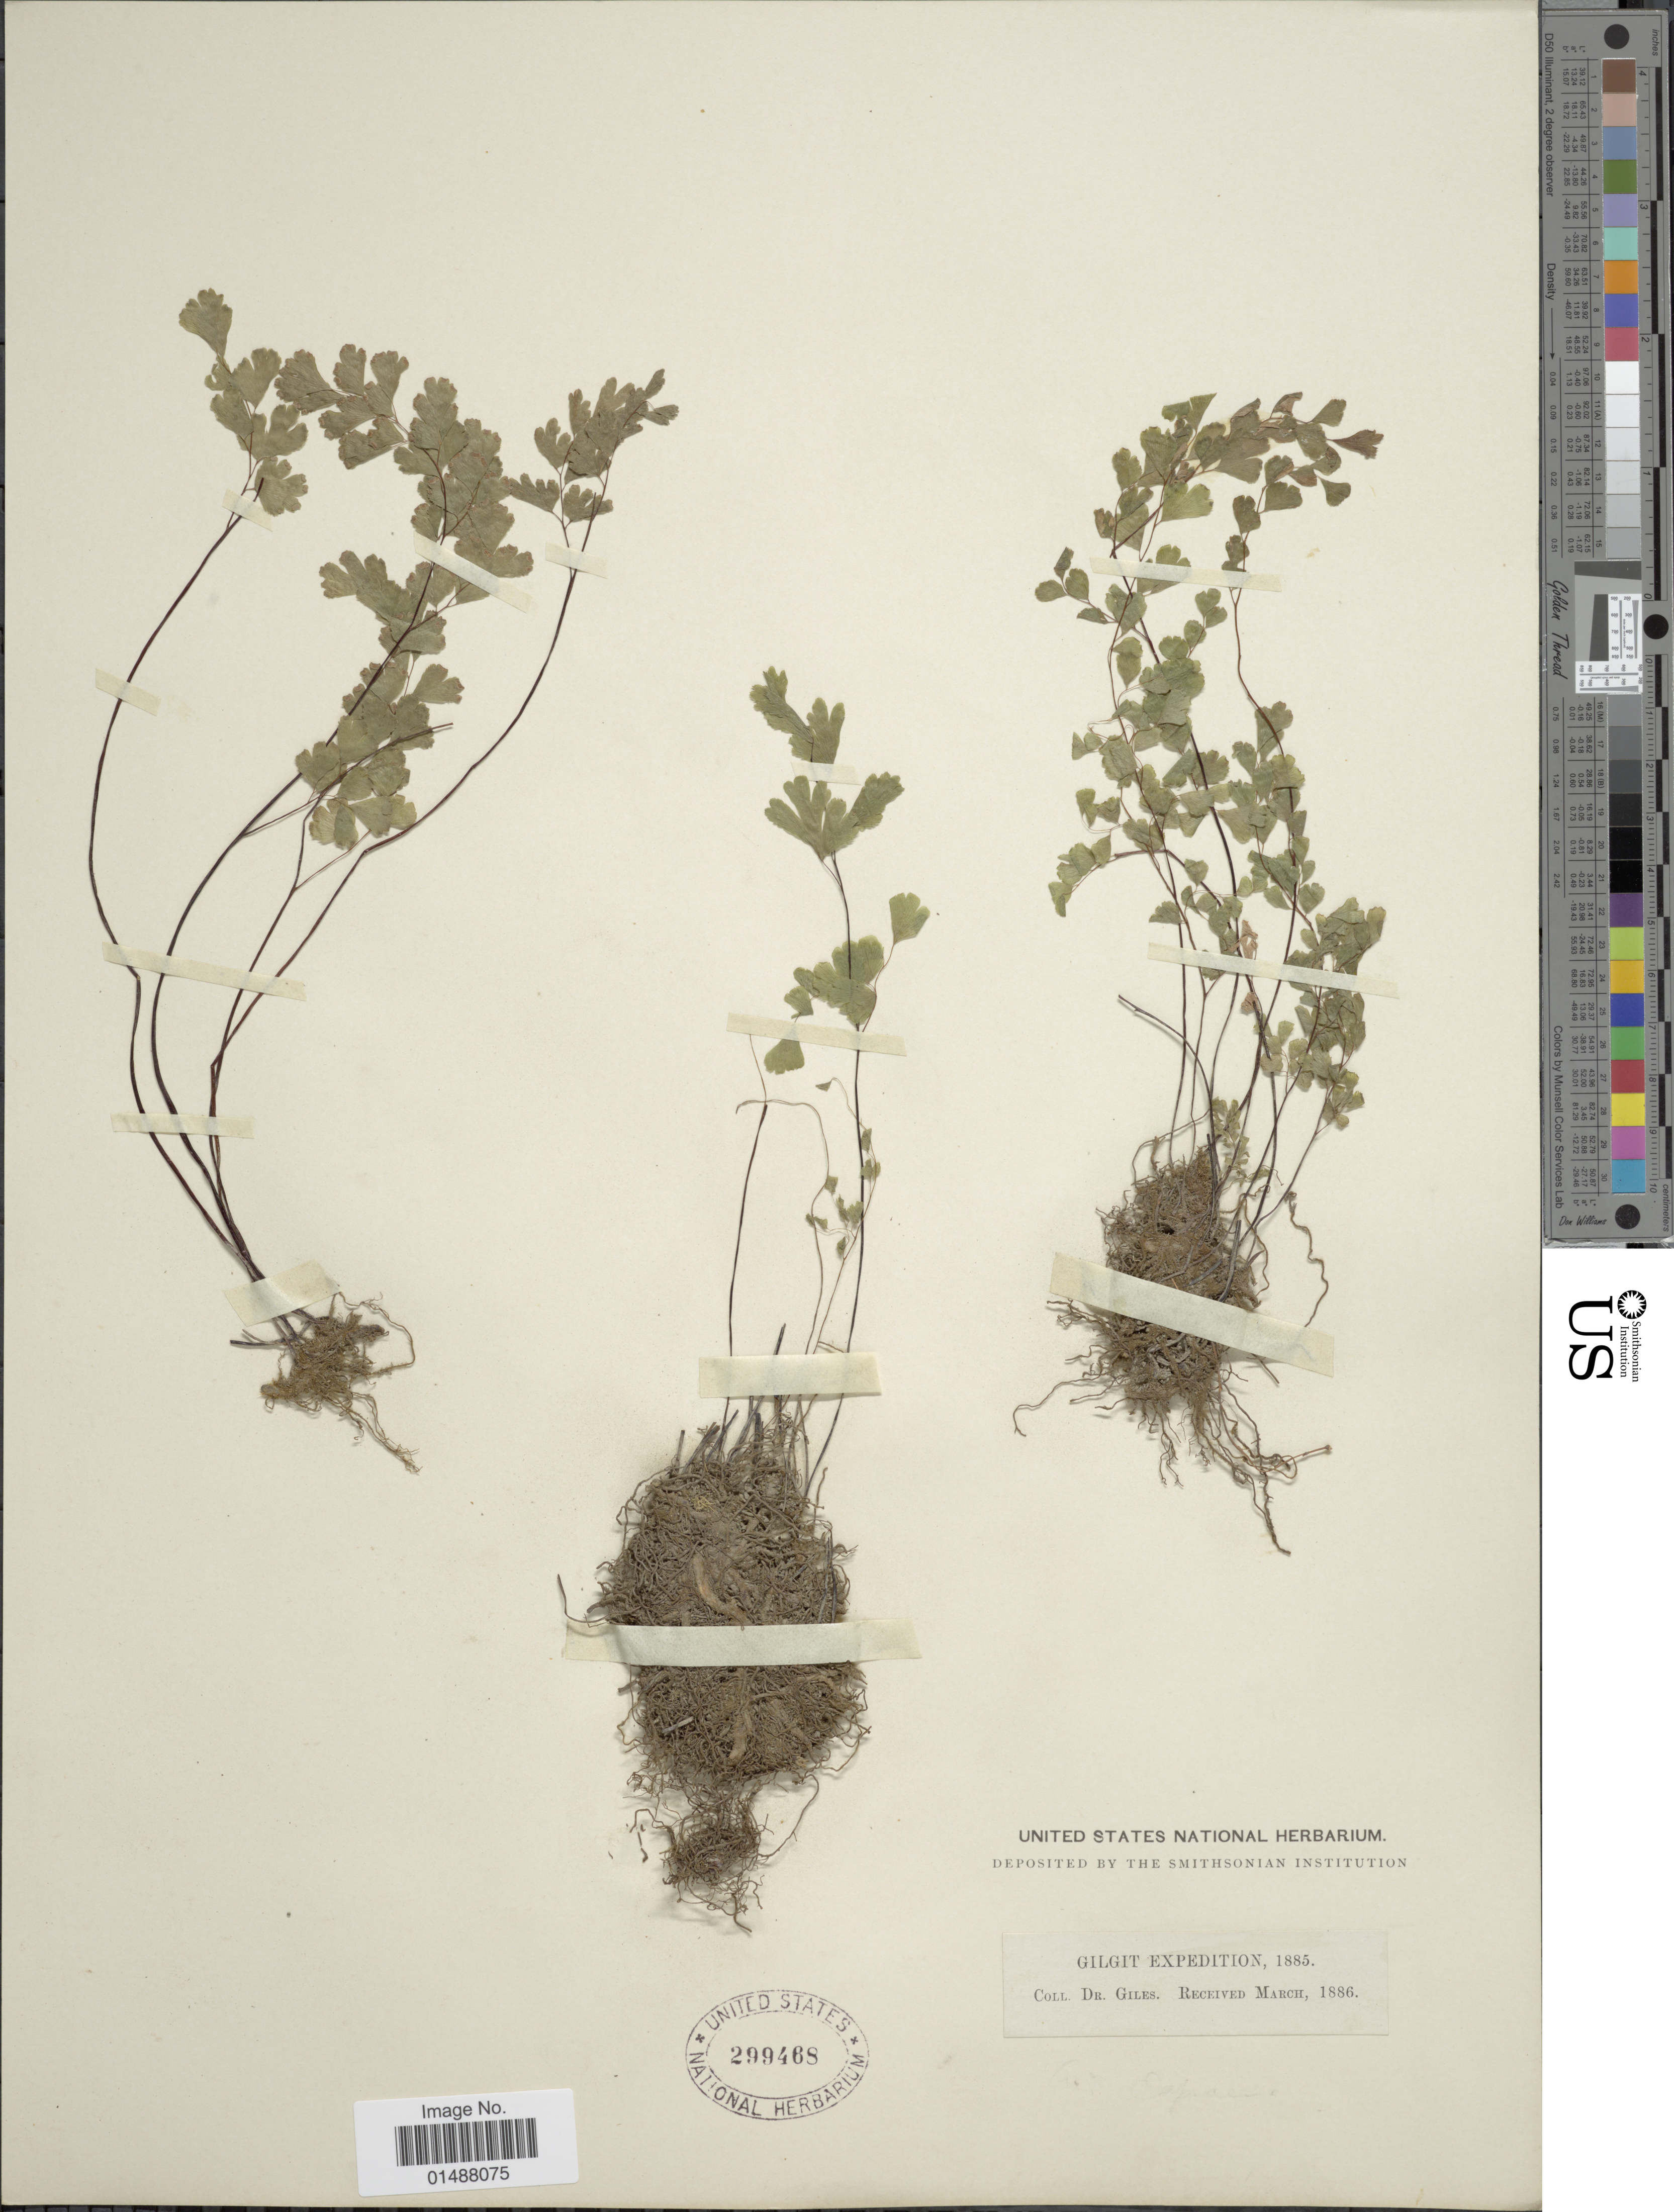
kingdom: Plantae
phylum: Tracheophyta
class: Polypodiopsida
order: Polypodiales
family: Pteridaceae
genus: Adiantum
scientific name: Adiantum capillus-veneris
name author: L.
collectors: Giles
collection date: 1886-03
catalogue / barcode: US 299468